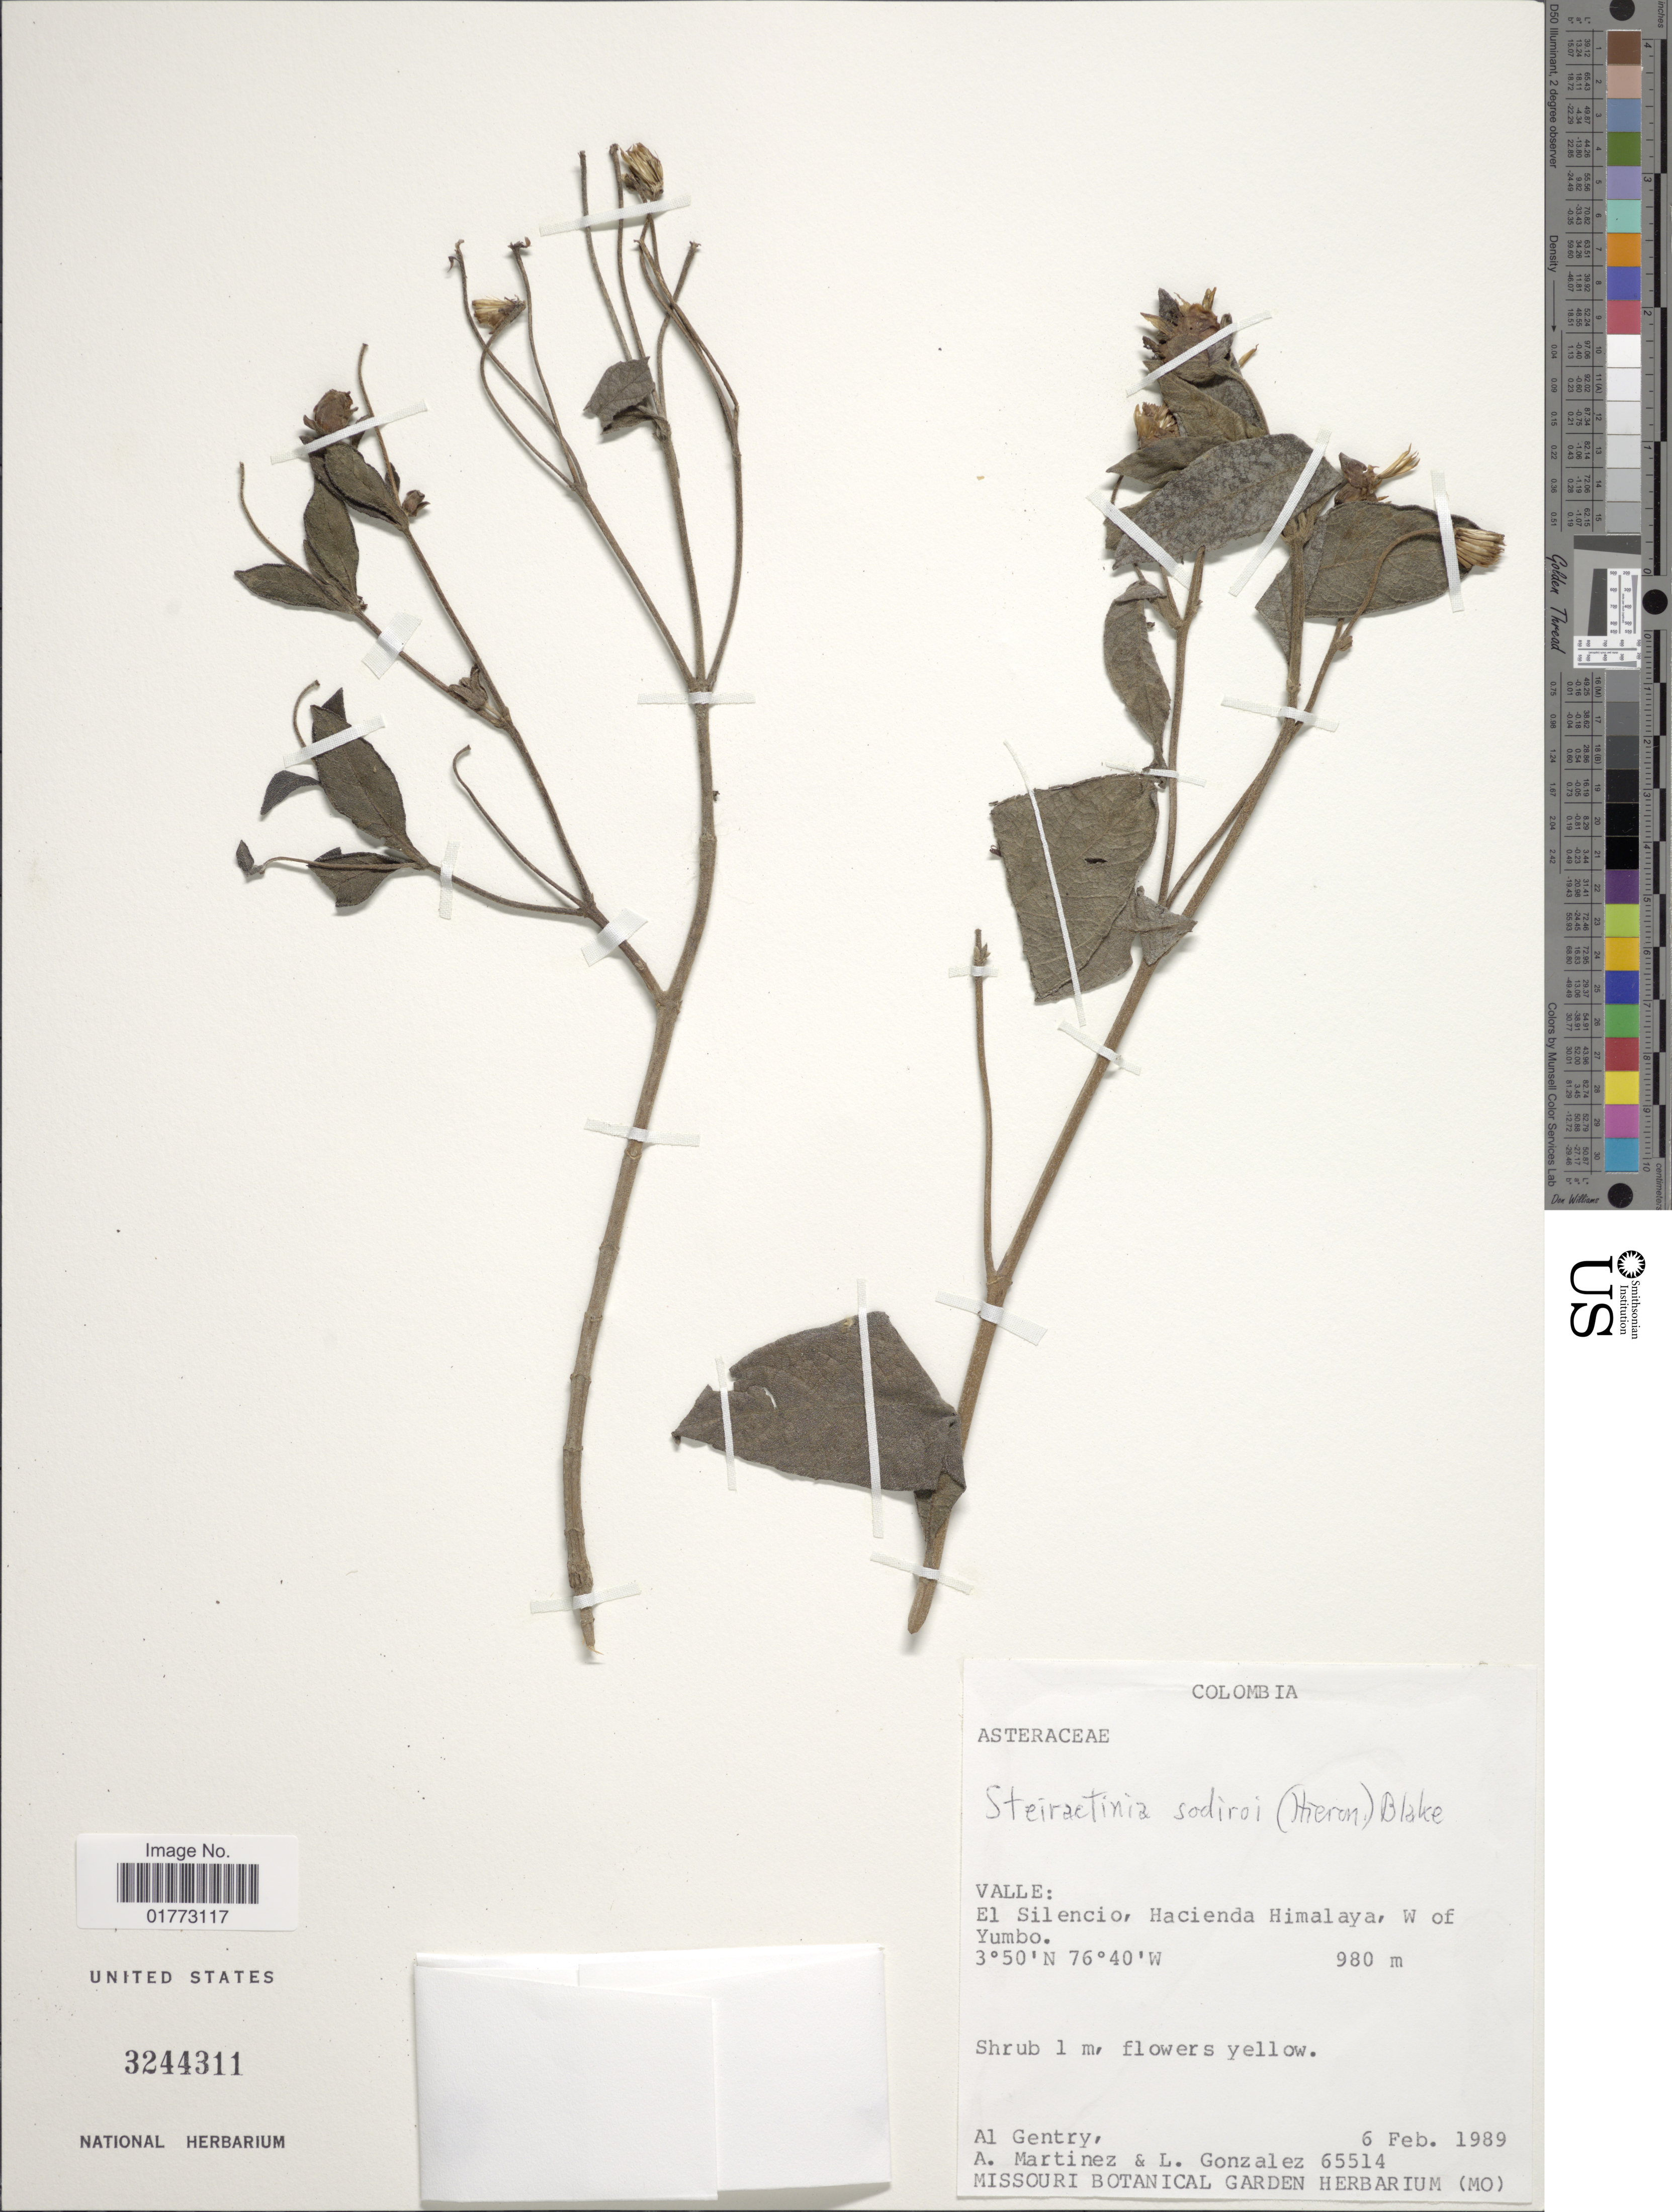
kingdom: Plantae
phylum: Tracheophyta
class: Magnoliopsida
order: Asterales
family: Asteraceae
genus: Steiractinia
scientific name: Steiractinia sodiroi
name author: (Hieron. ex Sodiro) S.F. Blake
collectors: A. H. Gentry, A. Martinez & L. Gonzalez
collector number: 65514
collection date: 1989-02-06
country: Colombia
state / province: Valle del Cauca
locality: El Silencio, Hacienda Himalaya, w of Yumbo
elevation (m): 980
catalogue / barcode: US 3244311